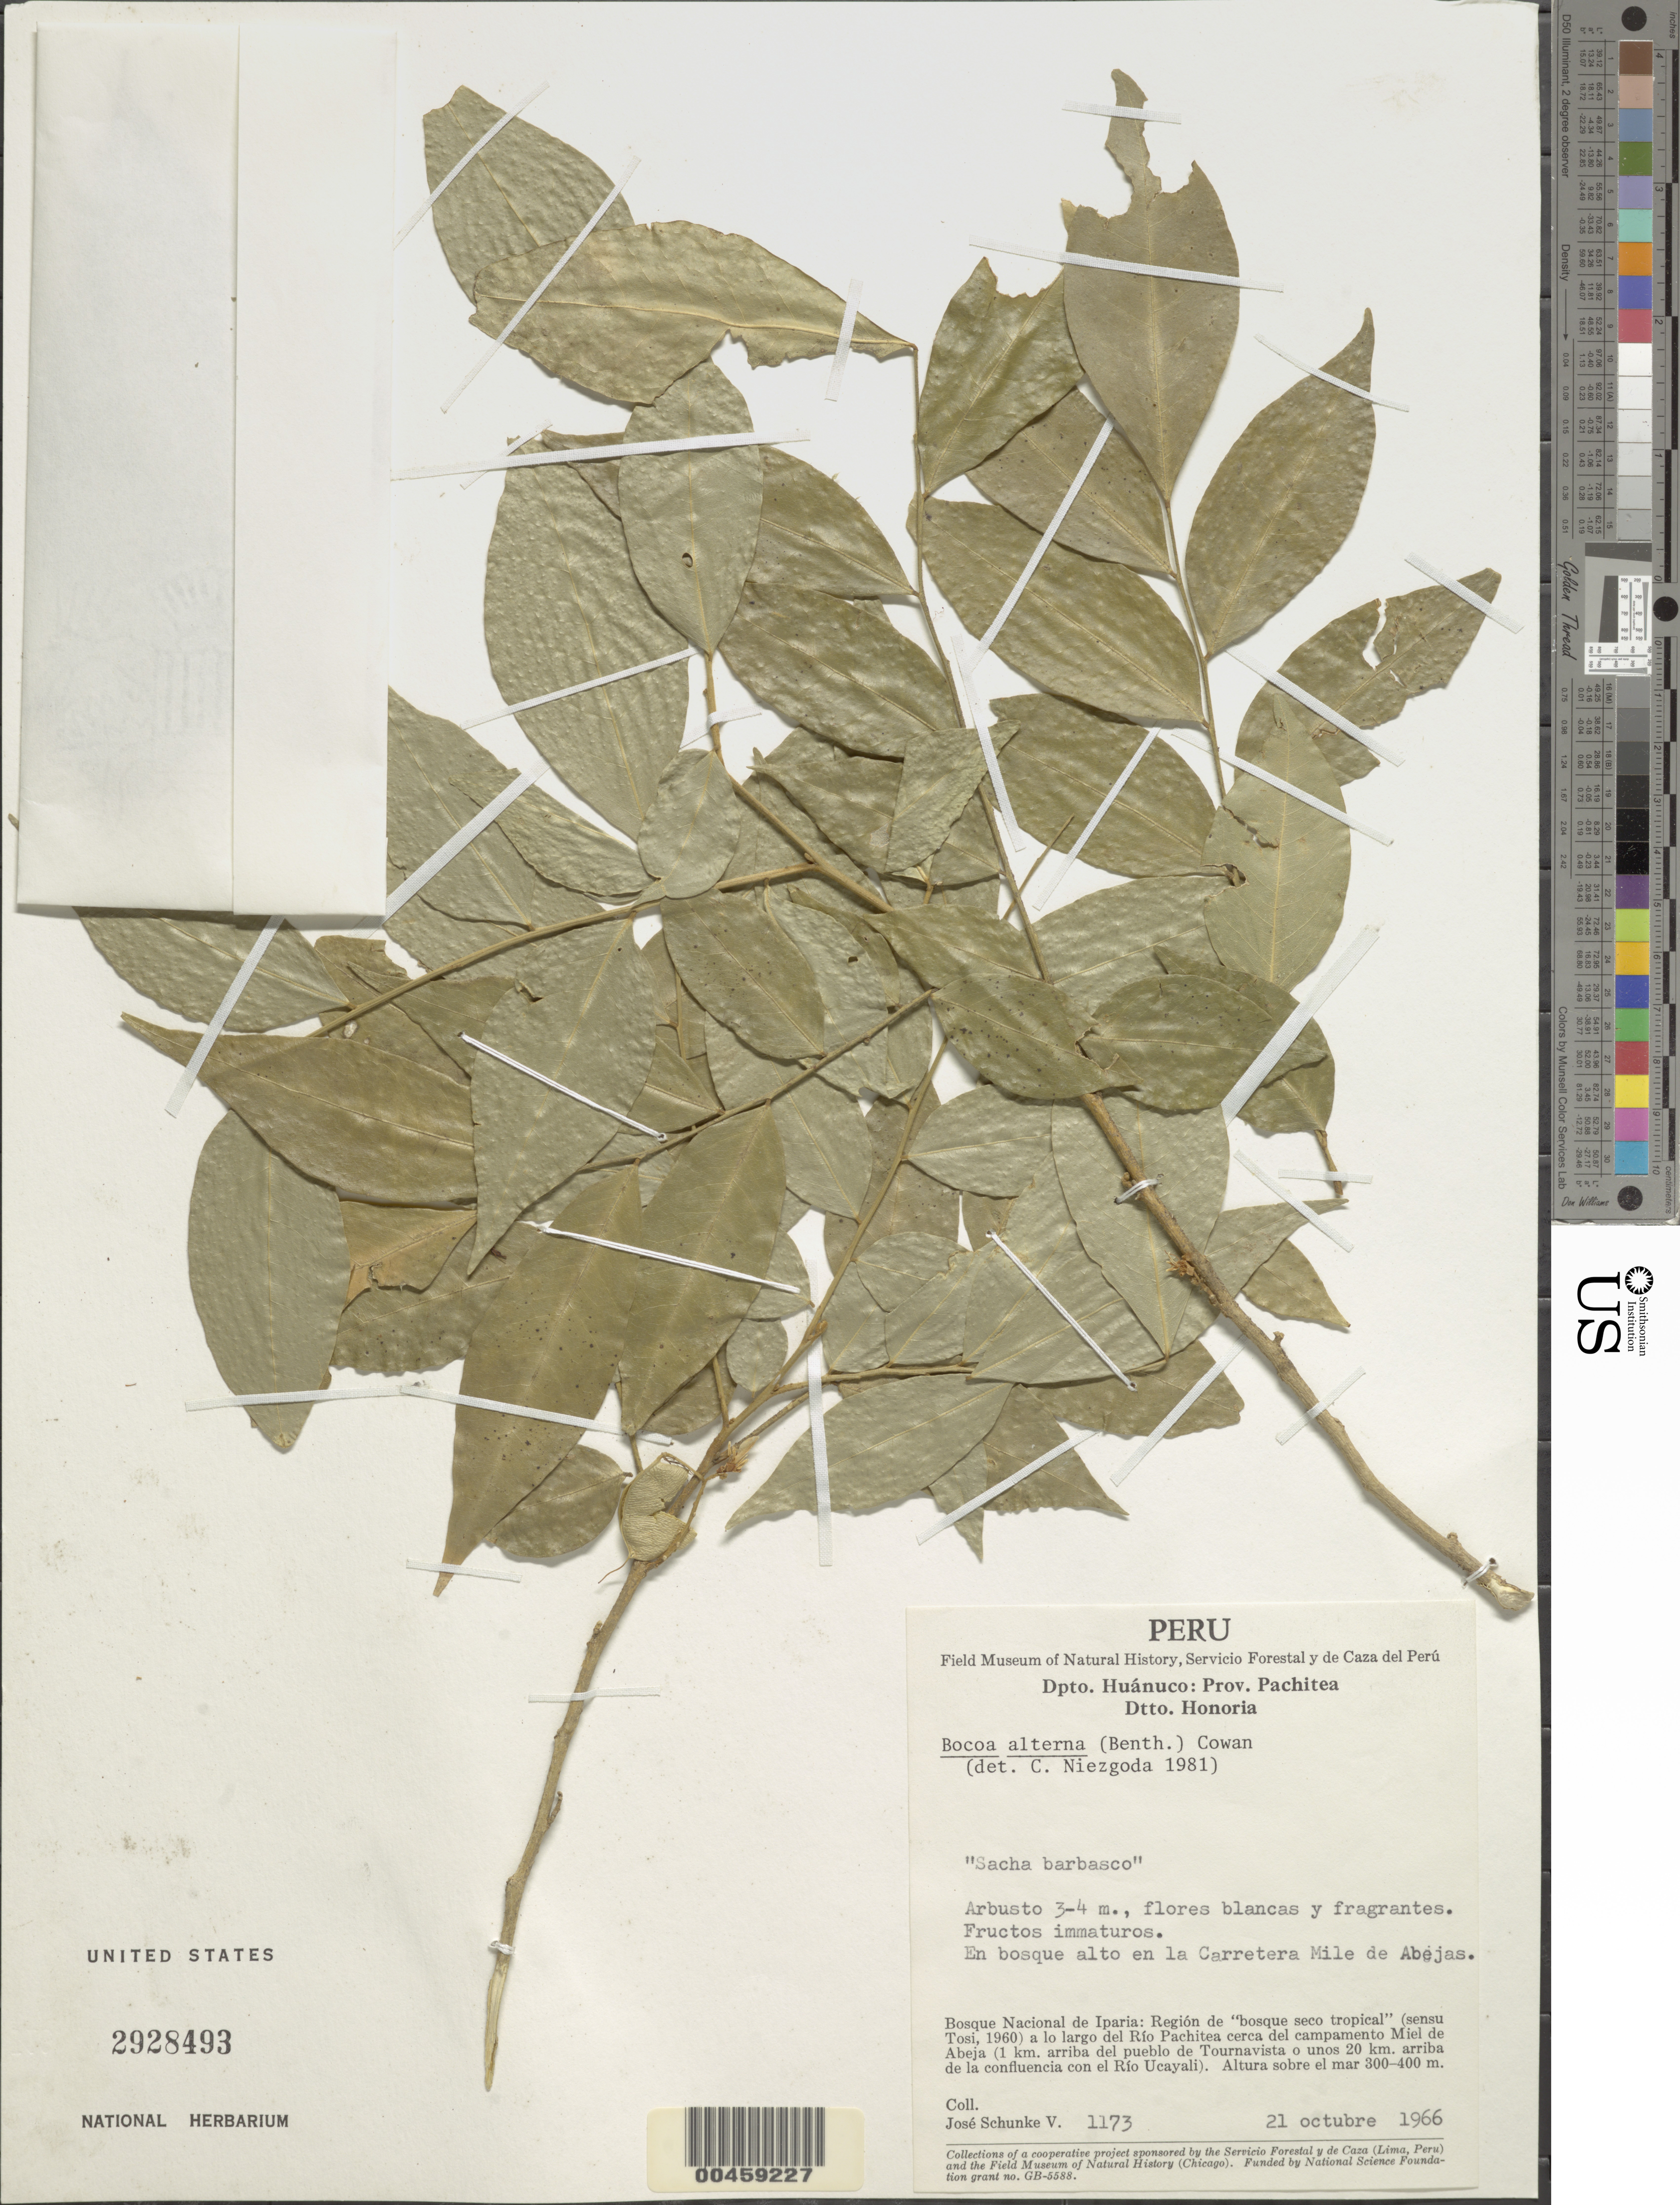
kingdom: Plantae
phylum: Tracheophyta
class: Magnoliopsida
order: Fabales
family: Fabaceae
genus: Bocoa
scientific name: Bocoa alterna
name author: (Benth.) R.S. Cowan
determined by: Niezgoda, C.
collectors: J. Schunke Vigo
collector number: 1173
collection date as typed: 21 Oct 1966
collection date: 1966-10-21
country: Peru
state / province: Huánuco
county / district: Pachitea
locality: La carretera mile de abejas; dtto. honoria; bosque nacional iparia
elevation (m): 300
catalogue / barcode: US 2928493